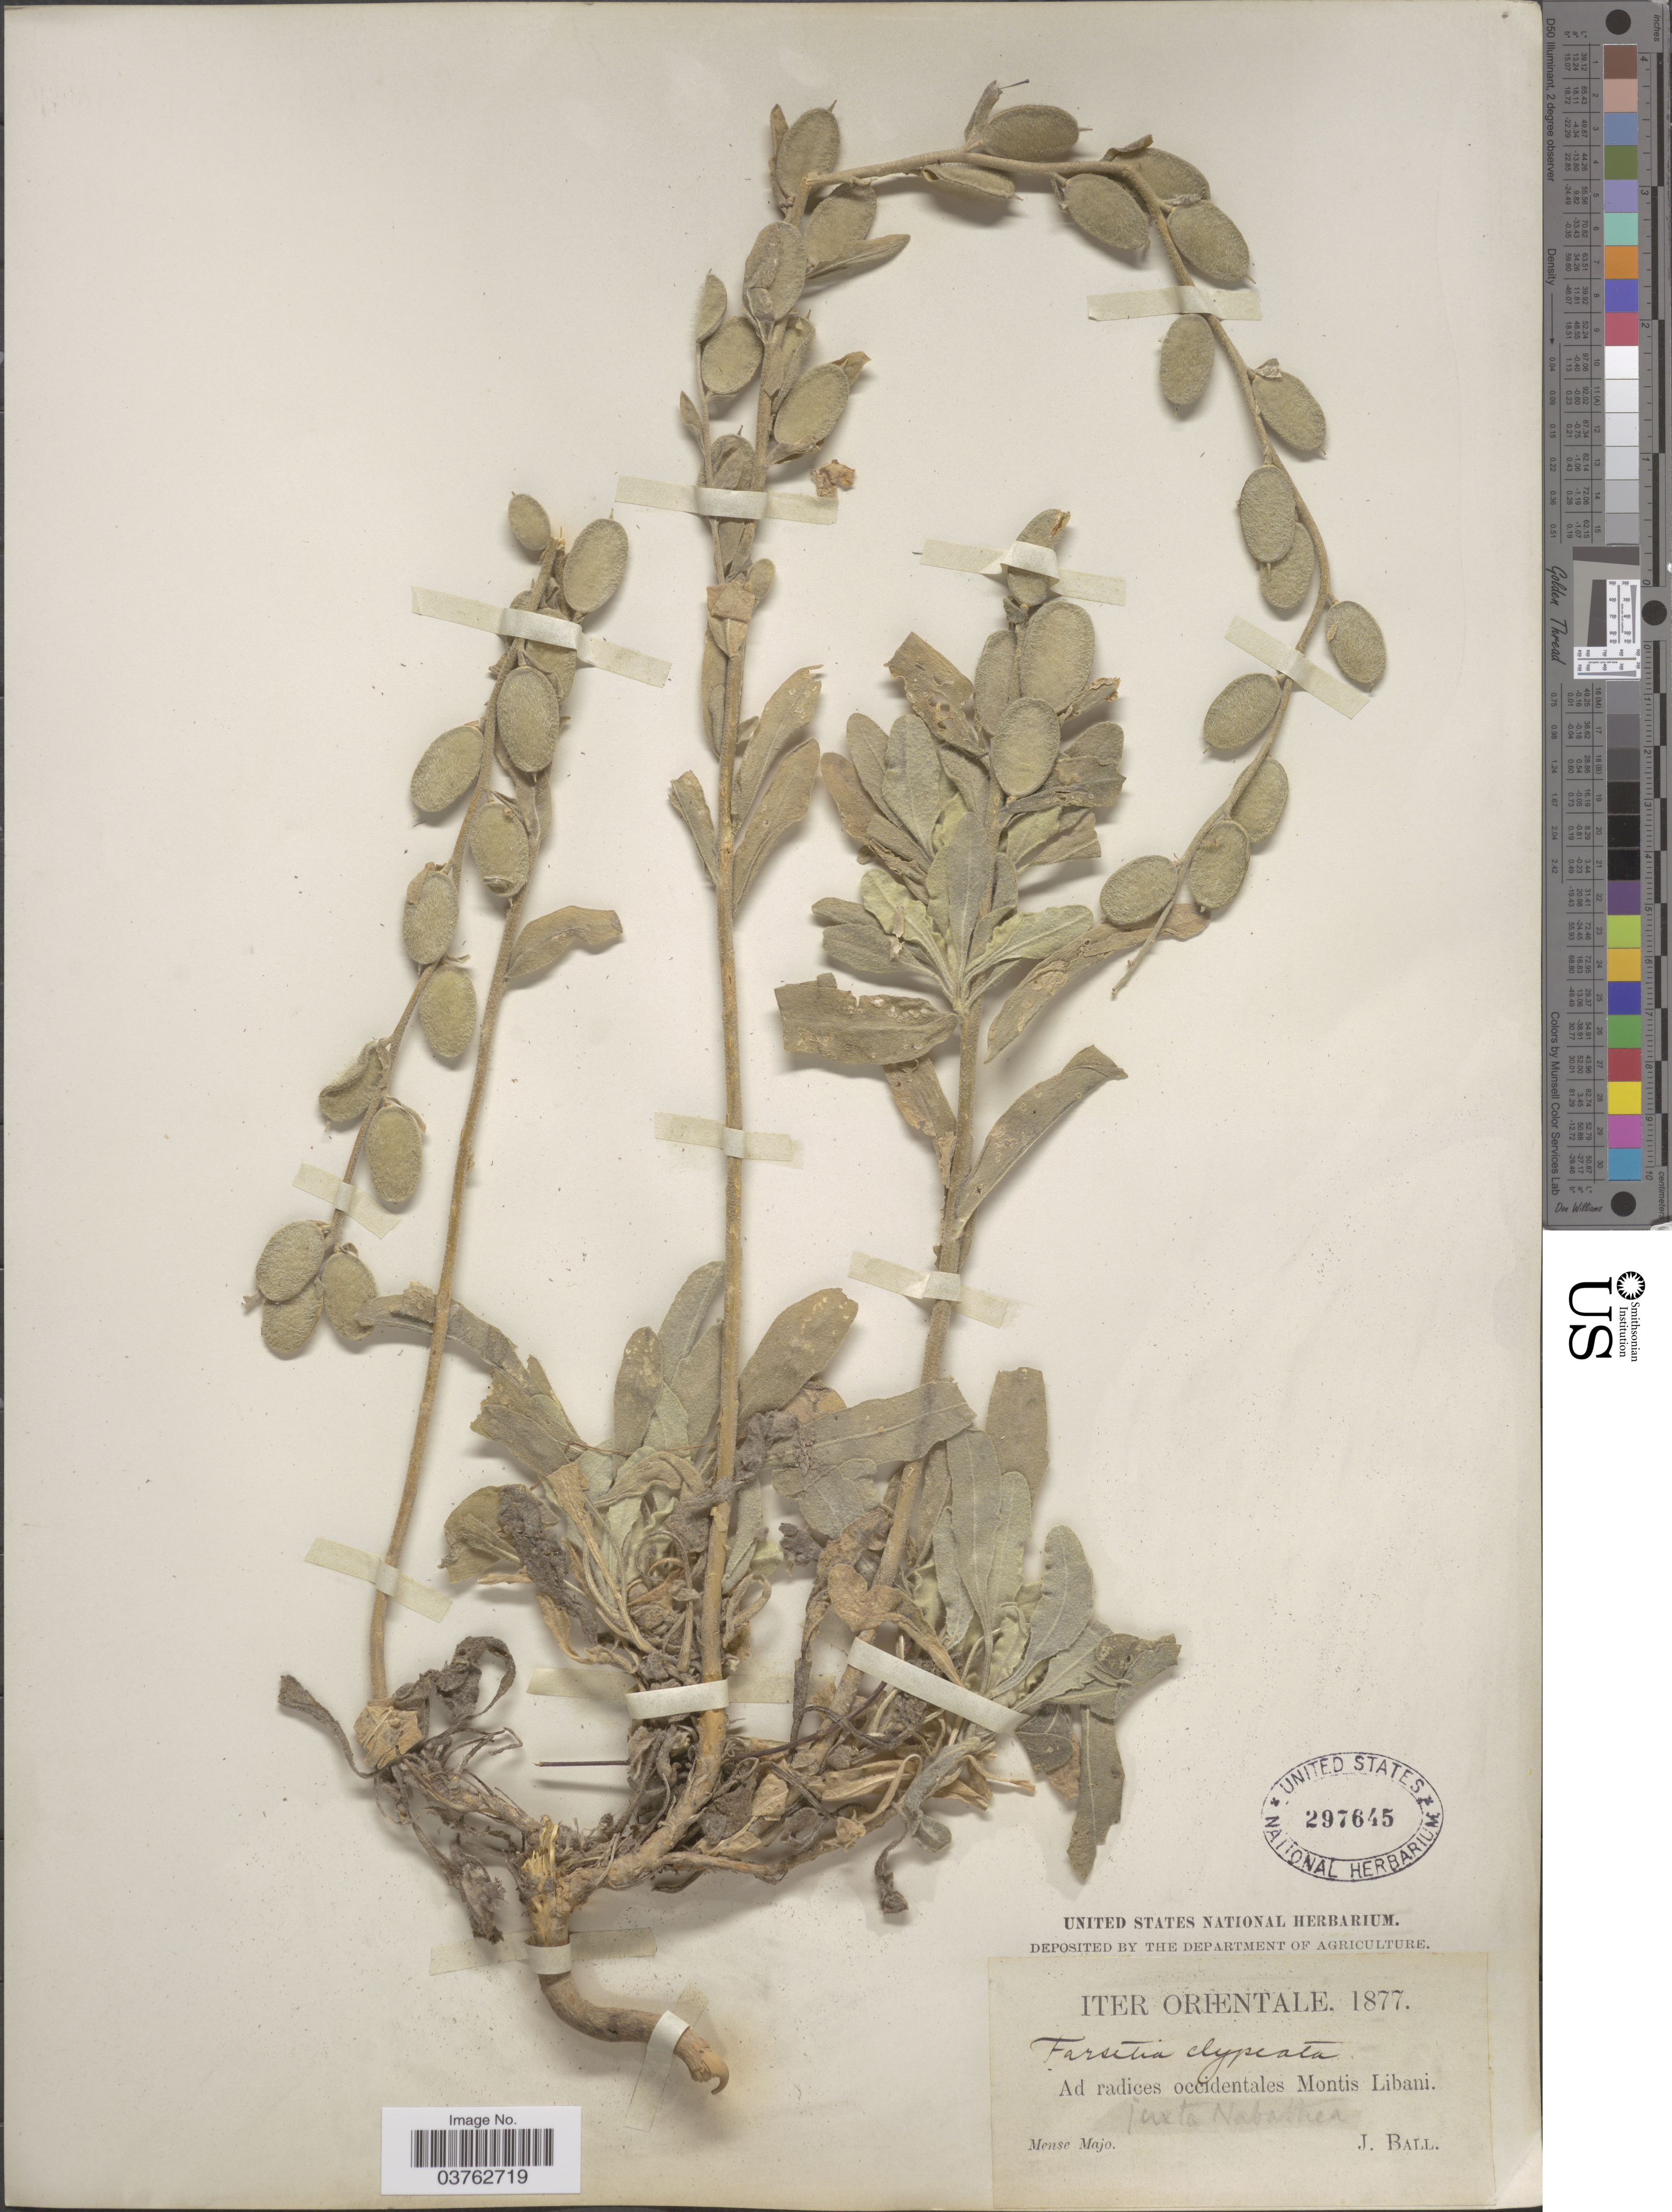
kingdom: Plantae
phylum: Tracheophyta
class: Magnoliopsida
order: Brassicales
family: Brassicaceae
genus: Fibigia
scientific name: Fibigia clypeata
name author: (L.) Medik.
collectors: J. Ball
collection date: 1877-05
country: Lebanon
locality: Iter Orientale. Ad radices occidentales Montis Libani. Juxta Nabathea.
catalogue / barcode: US 297645